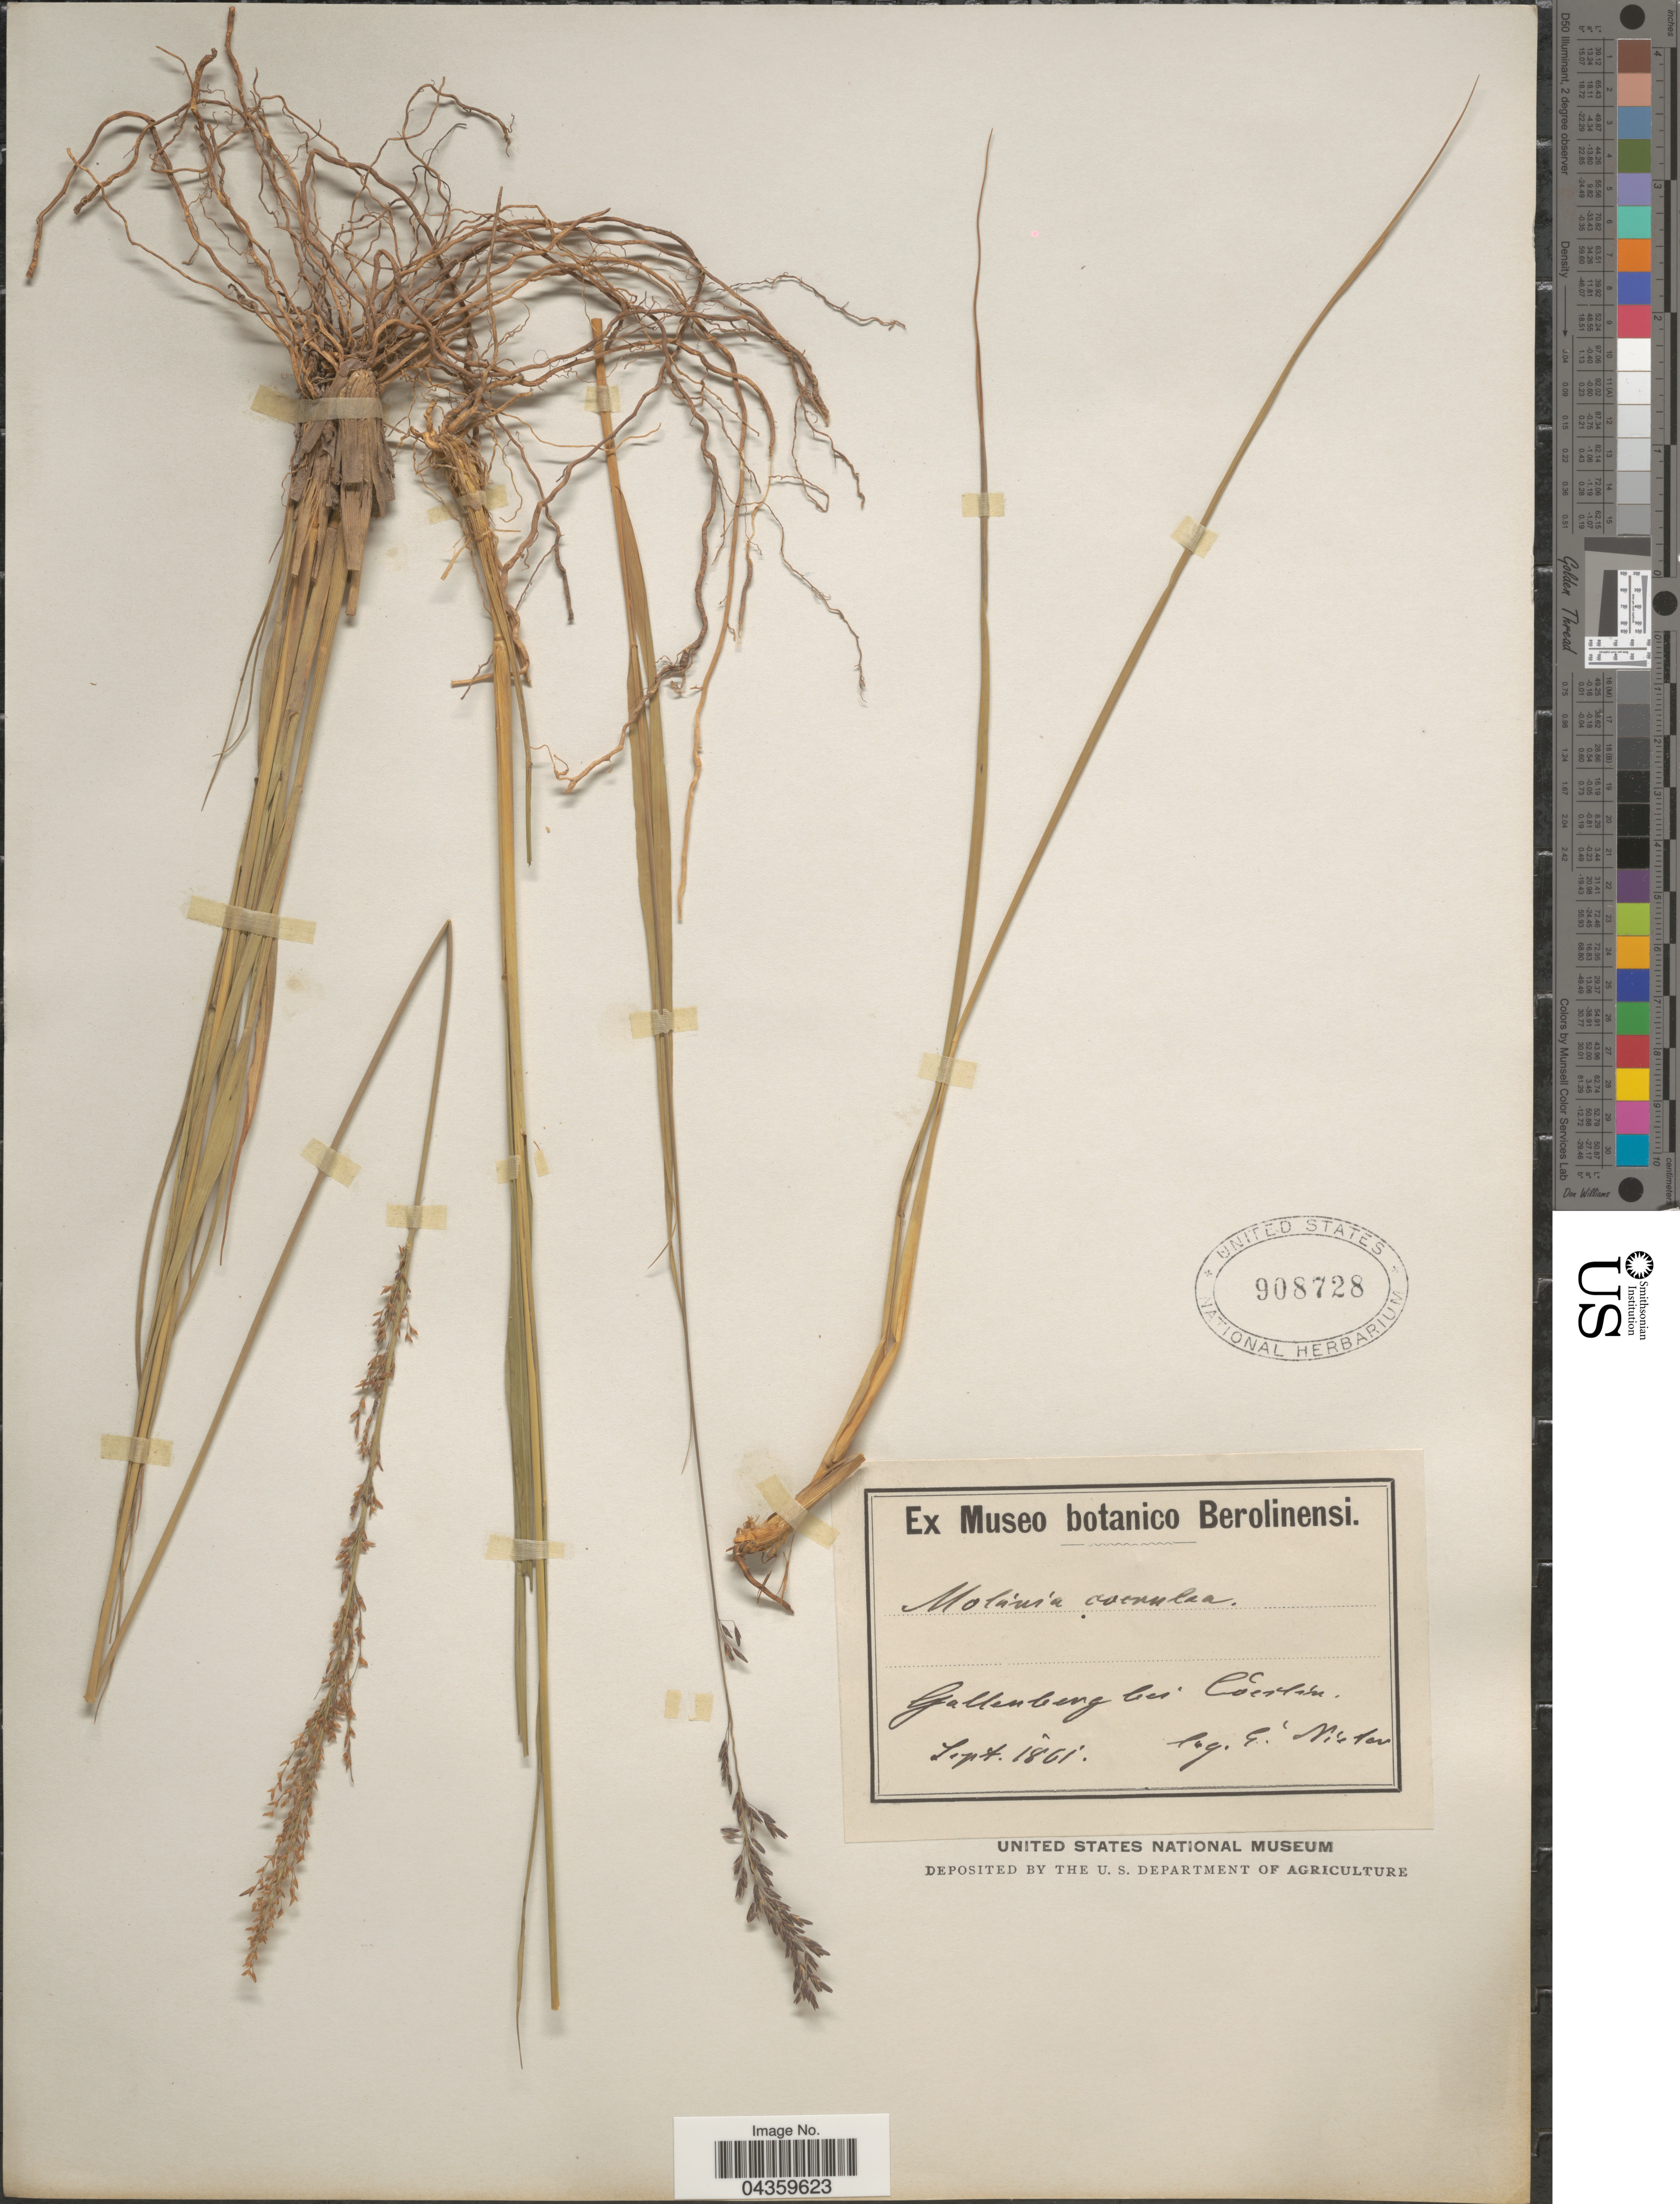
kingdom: Plantae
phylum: Tracheophyta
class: Liliopsida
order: Poales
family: Poaceae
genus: Molinia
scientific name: Molinia caerulea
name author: (L.) Moench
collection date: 1861-09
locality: Gallenberg bei Caeslin.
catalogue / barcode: US 908728